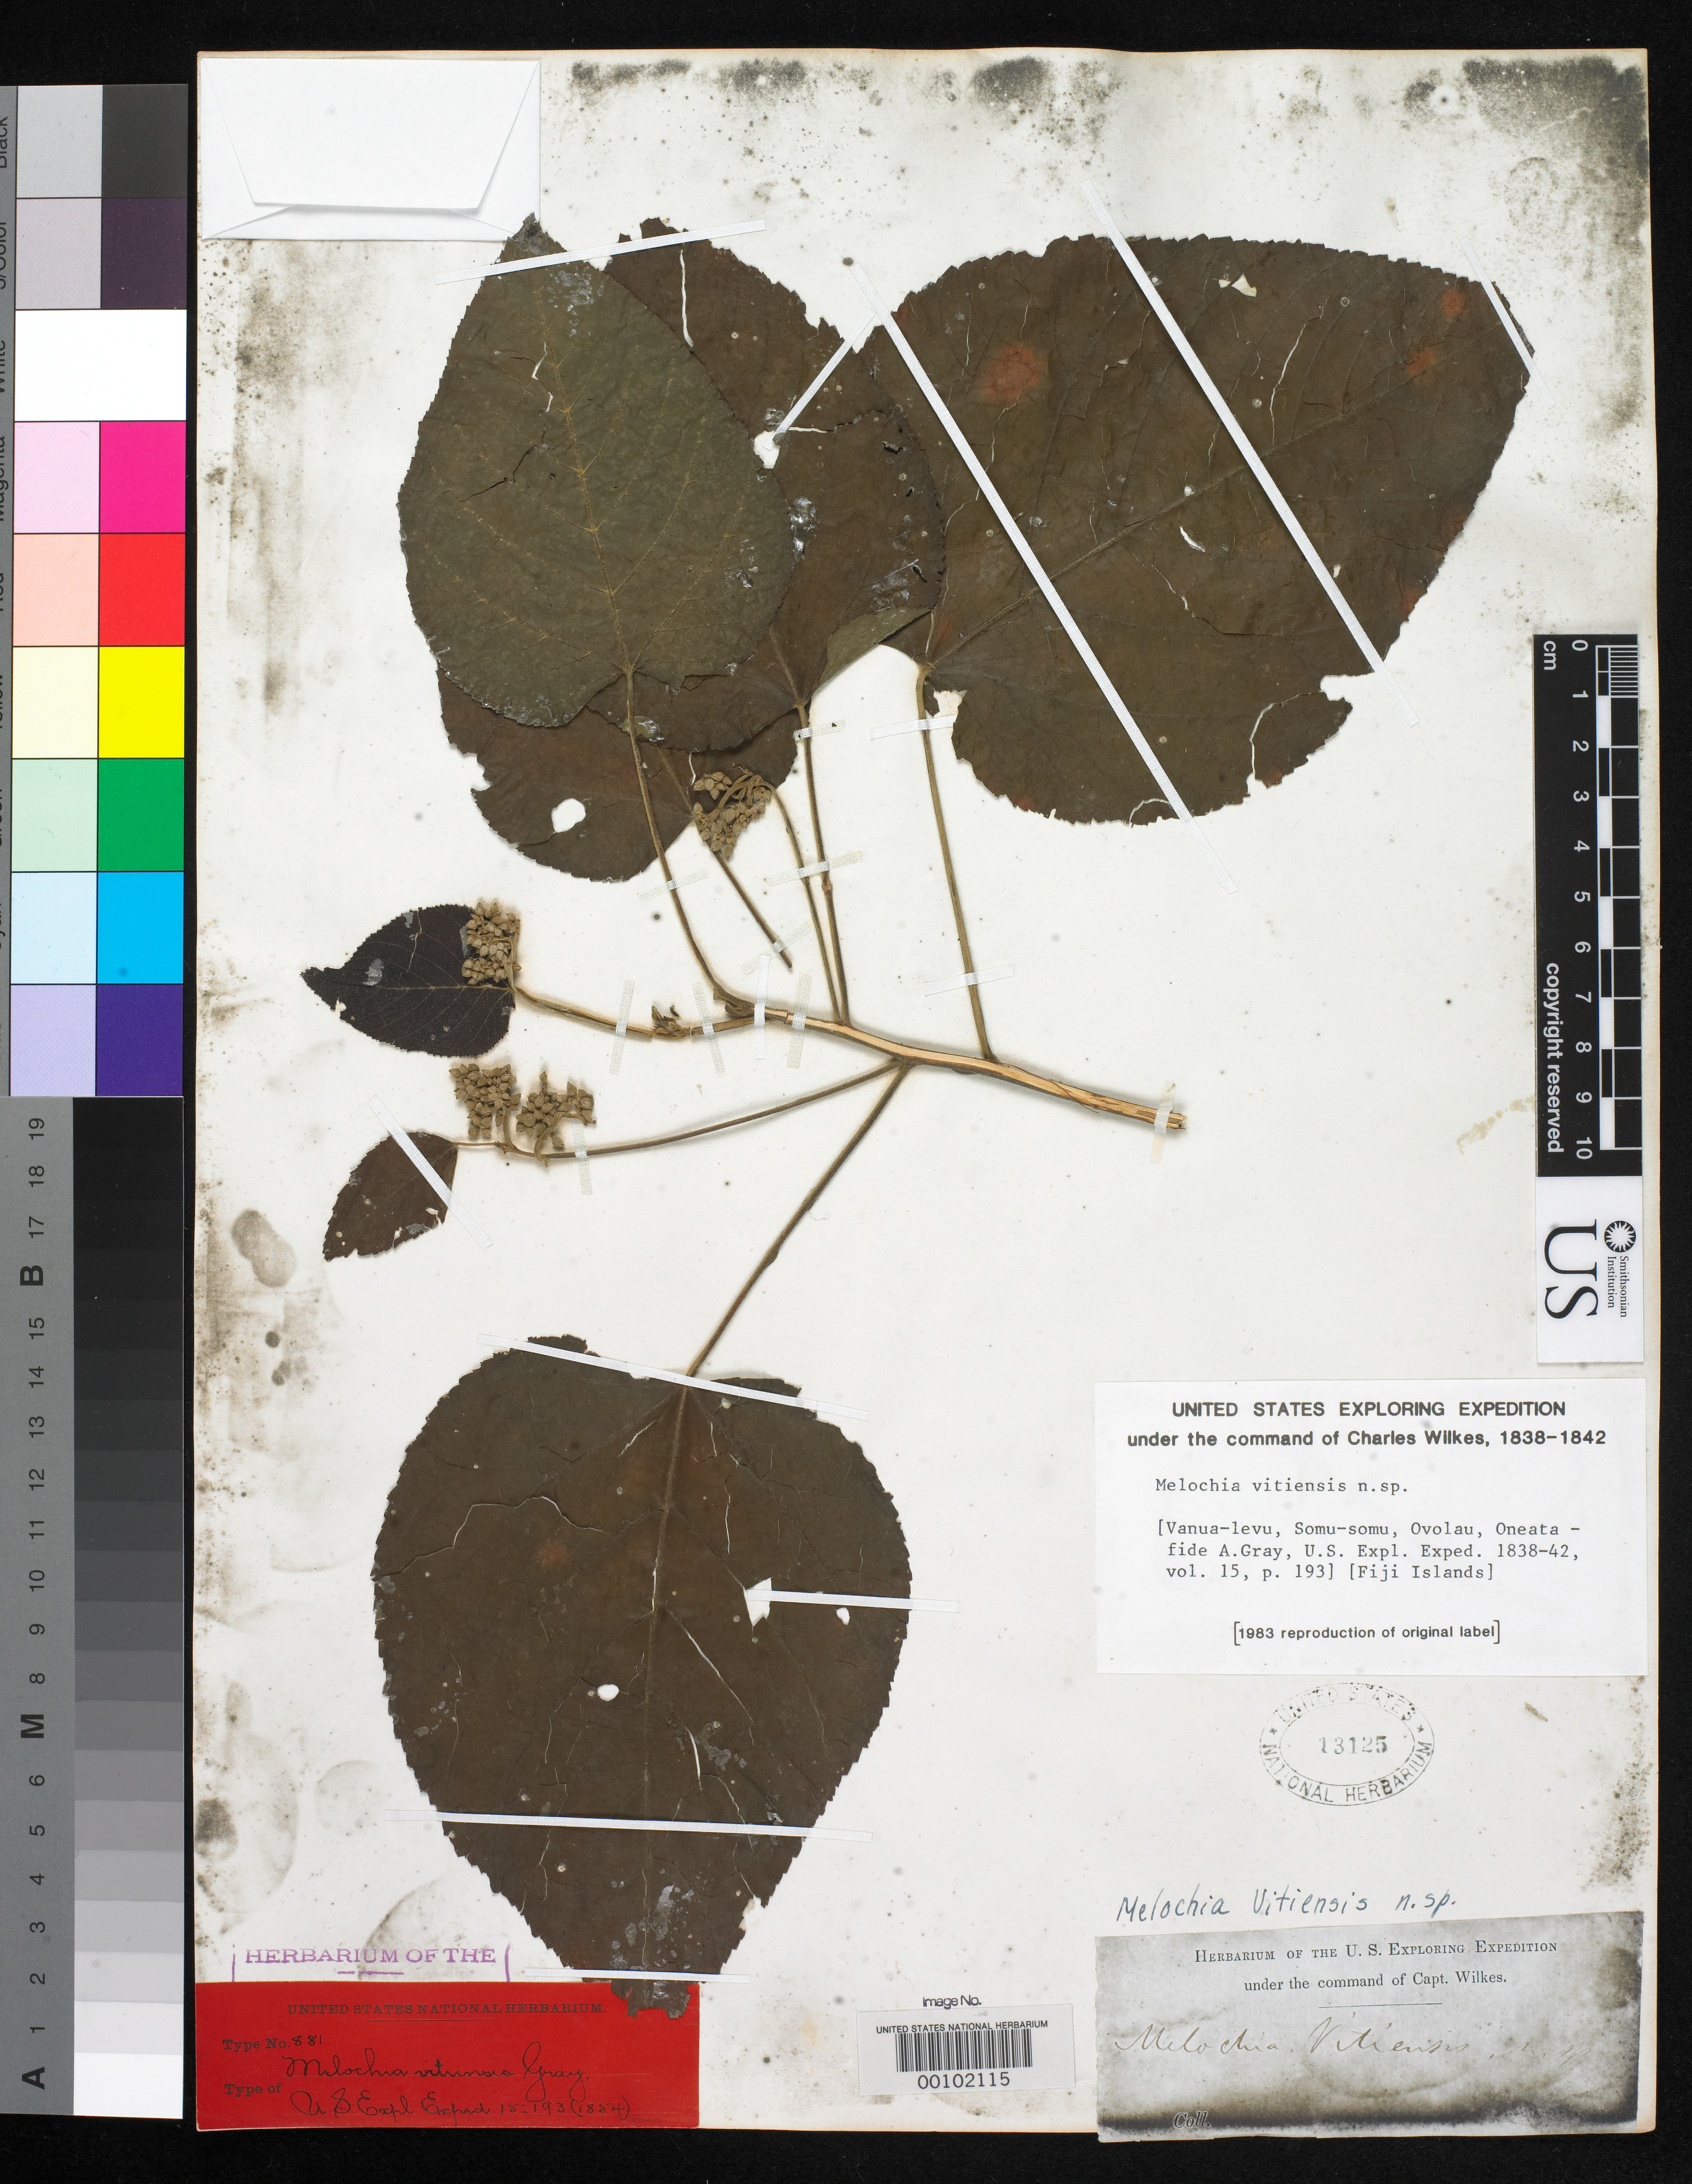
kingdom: Plantae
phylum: Tracheophyta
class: Magnoliopsida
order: Malvales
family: Malvaceae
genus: Melochia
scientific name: Melochia vitiensis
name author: A. Gray in Wilkes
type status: Type Collection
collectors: Wilkes Explor. Exped.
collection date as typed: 1838 to -- --- 1842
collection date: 1838/1842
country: Fiji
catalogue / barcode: US 13125